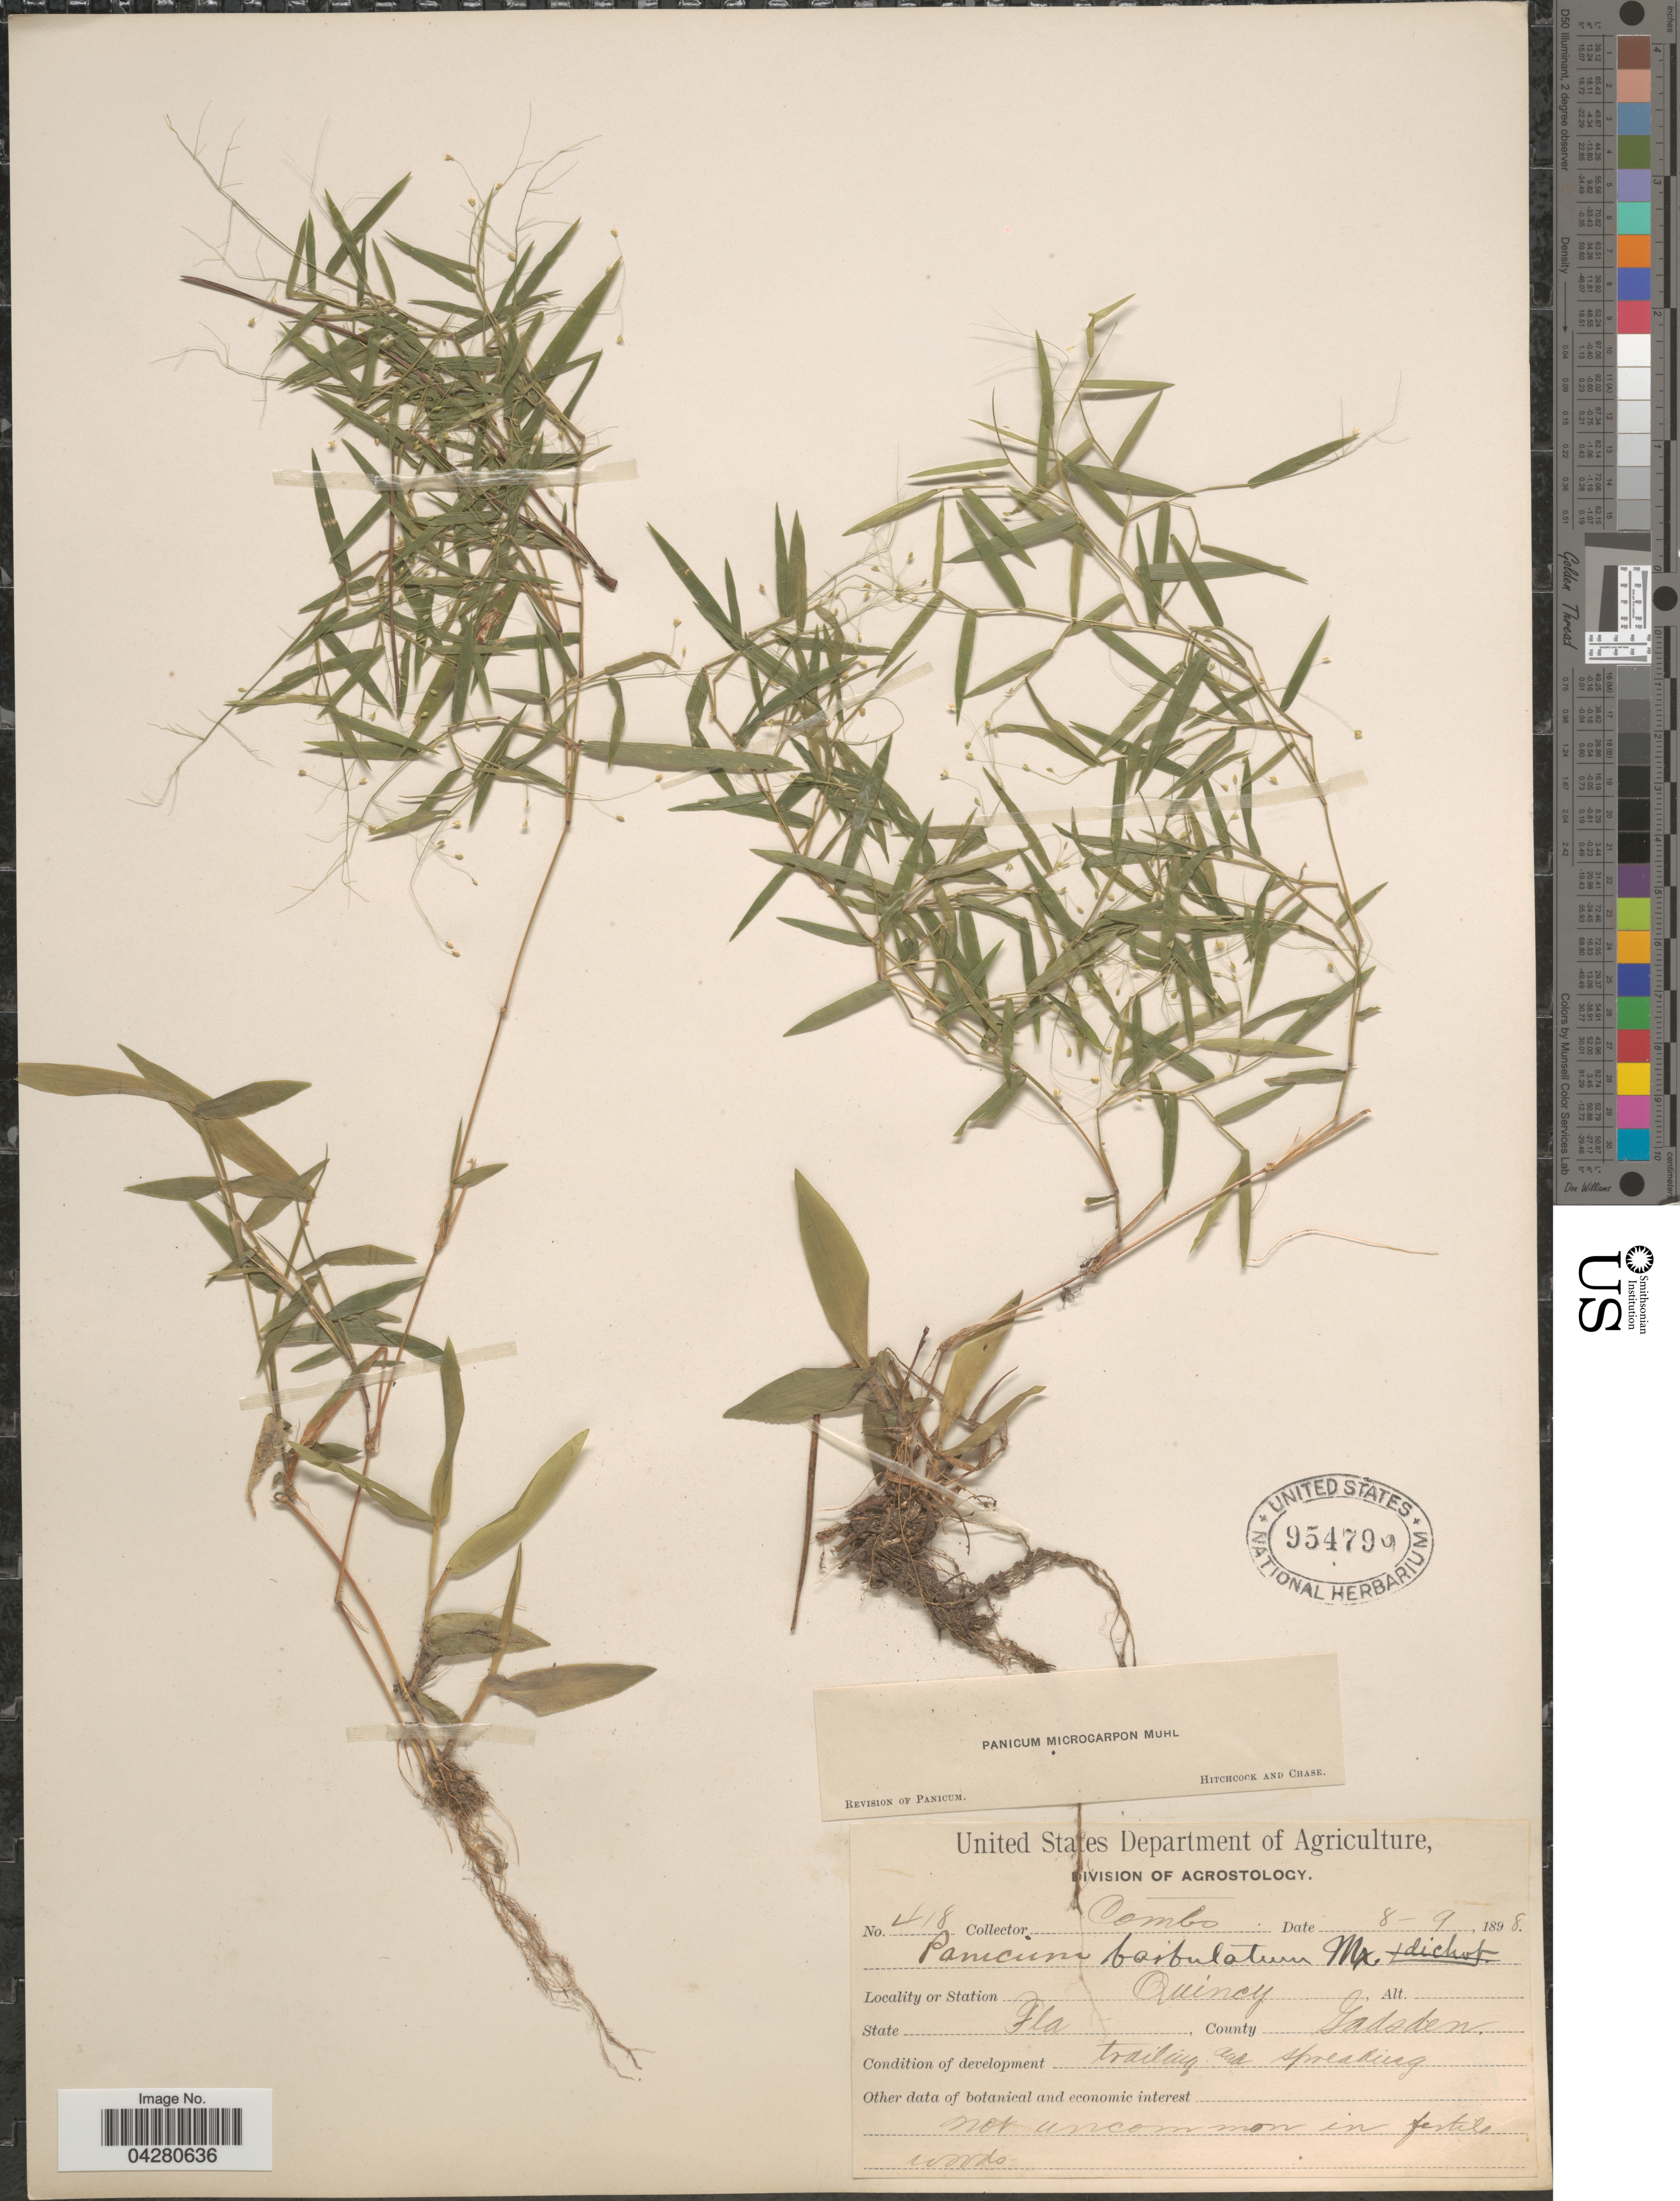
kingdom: Plantae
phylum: Tracheophyta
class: Liliopsida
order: Poales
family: Poaceae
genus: Dichanthelium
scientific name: Dichanthelium dichotomum var. dichotomum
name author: (L.) Gould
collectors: -. Combs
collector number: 418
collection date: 1898-08-09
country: United States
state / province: Florida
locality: Quincy. County Gadsden.